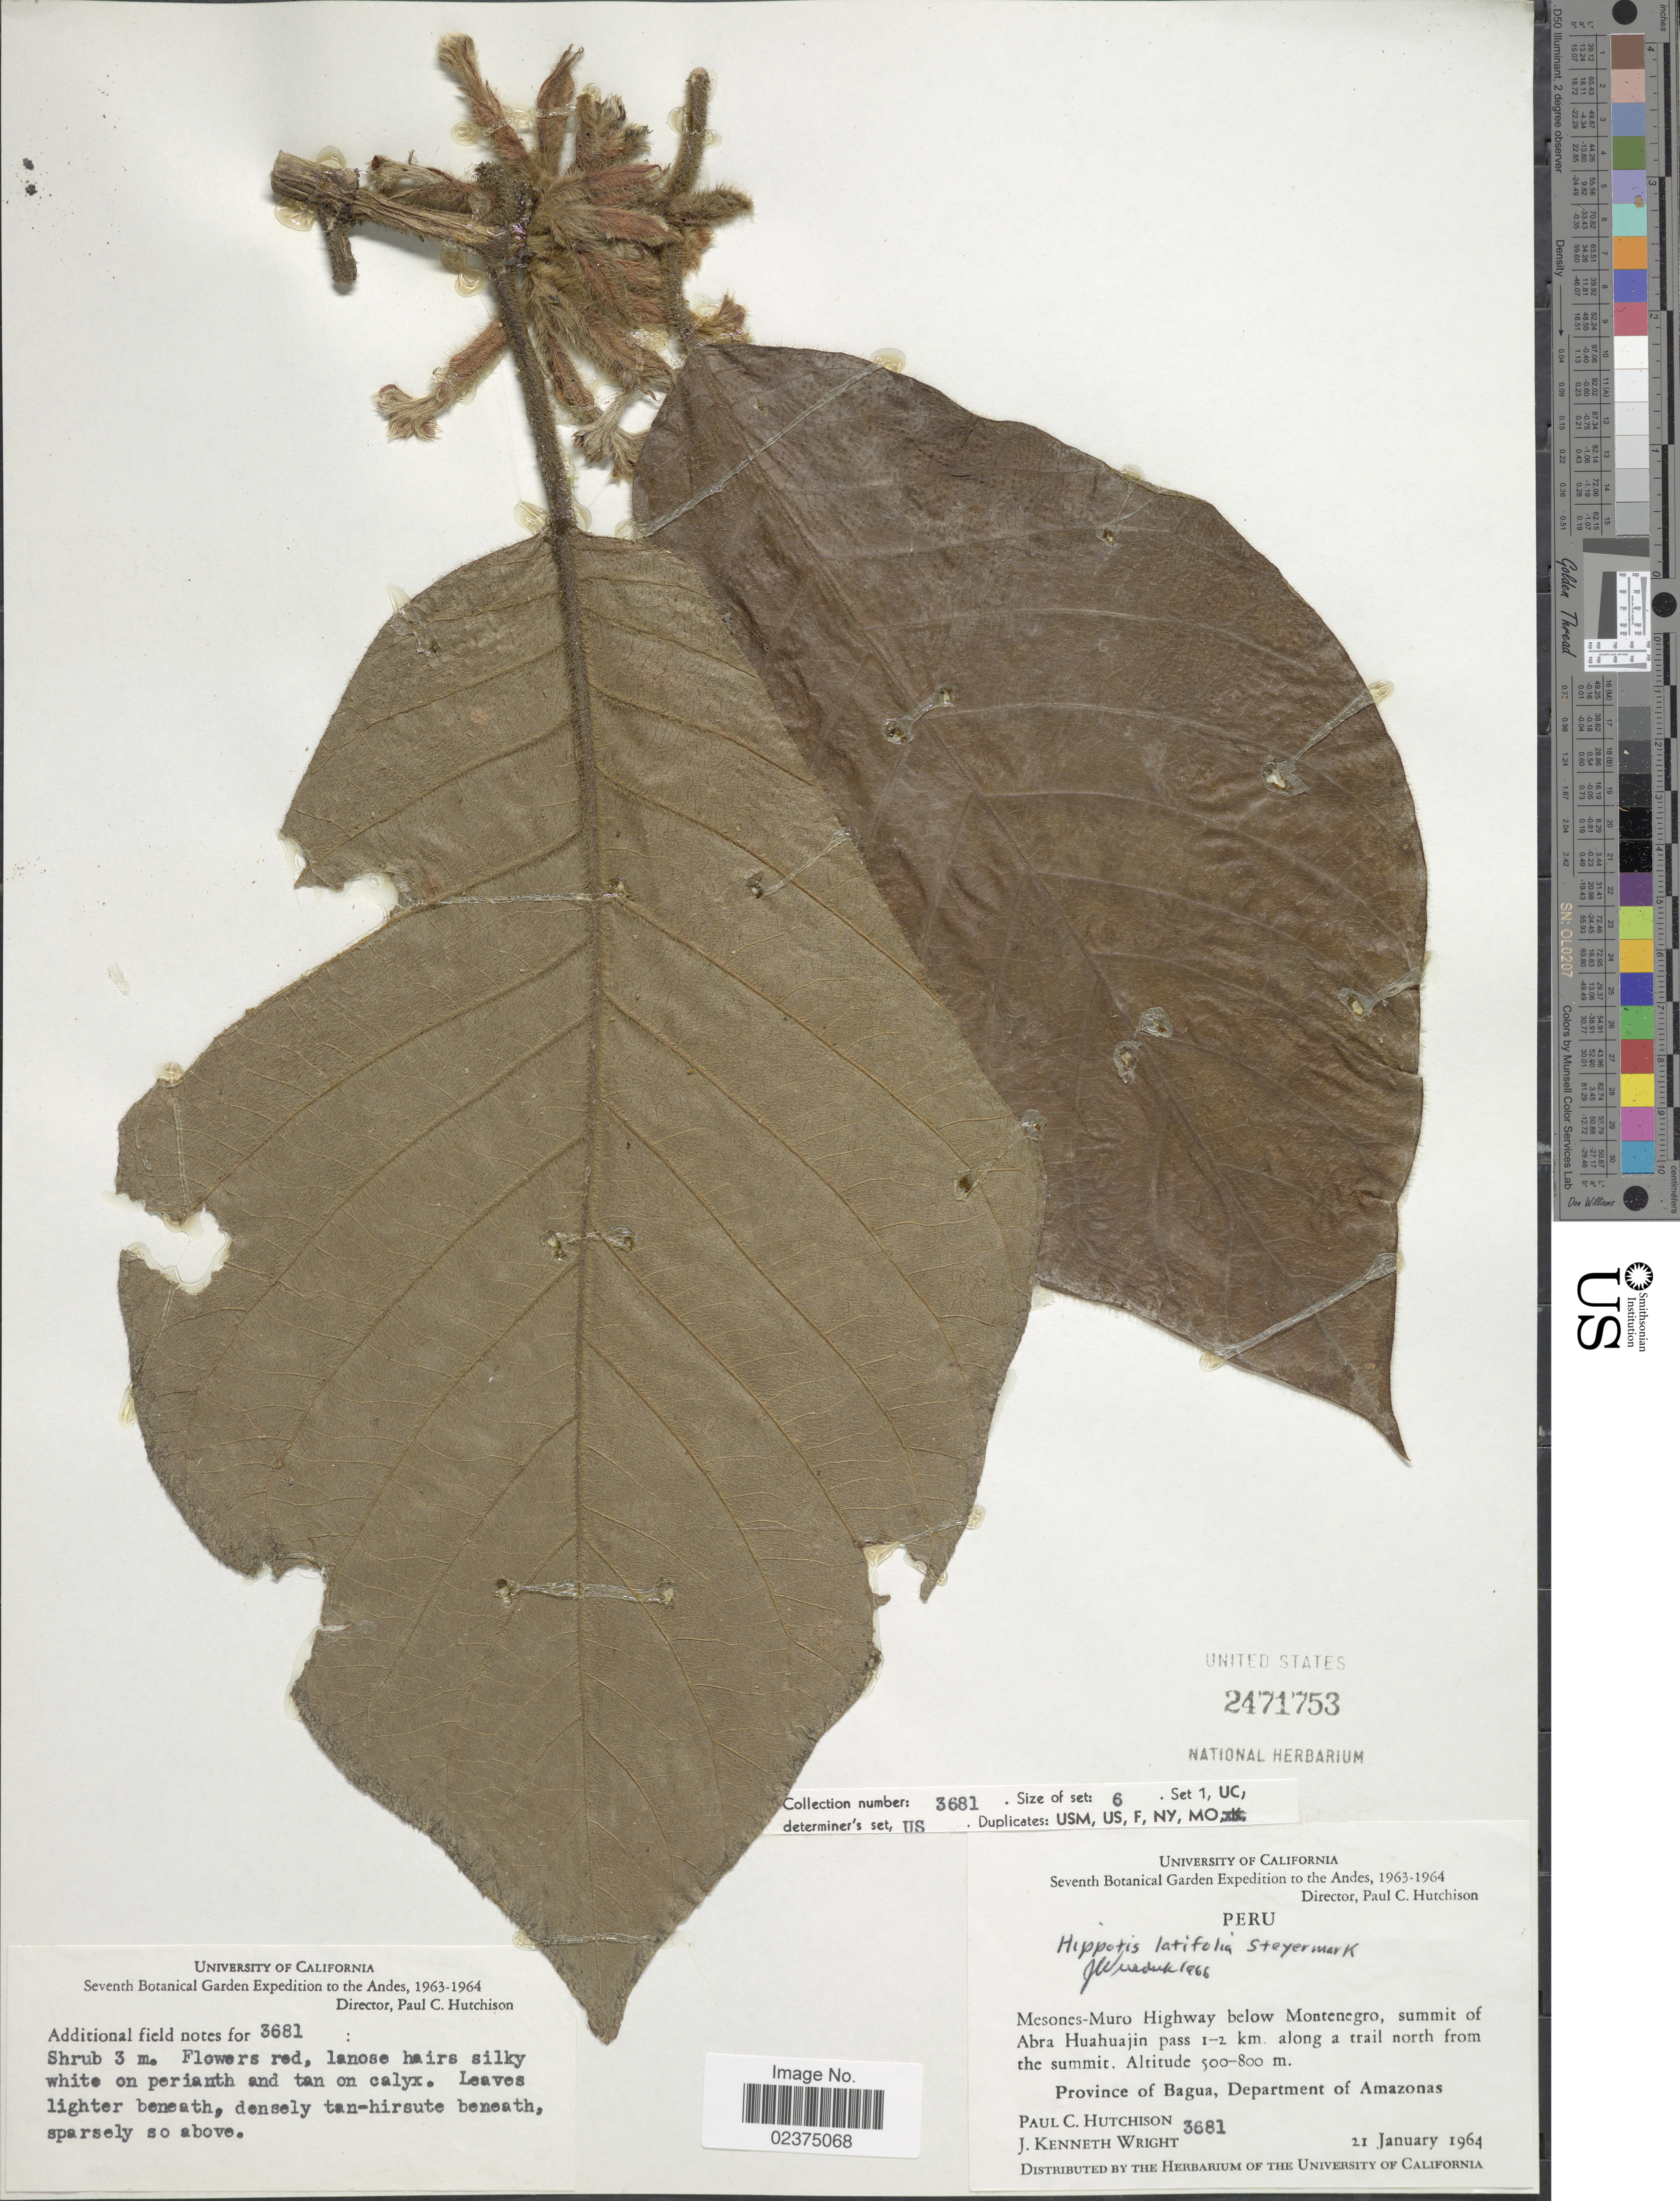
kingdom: Plantae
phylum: Tracheophyta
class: Magnoliopsida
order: Gentianales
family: Rubiaceae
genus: Hippotis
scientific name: Hippotis latifolia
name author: Steyerm.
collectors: P. C. Hutchison & J. K. Wright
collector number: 3681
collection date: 1964-01-21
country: Peru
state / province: Amazonas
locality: Mesones-Muro Highway below Montenegro, summit of Abra Huahuajin pass 1-2 km. along a trail north from the summit, Province of Bagua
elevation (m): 500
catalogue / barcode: US 2471753